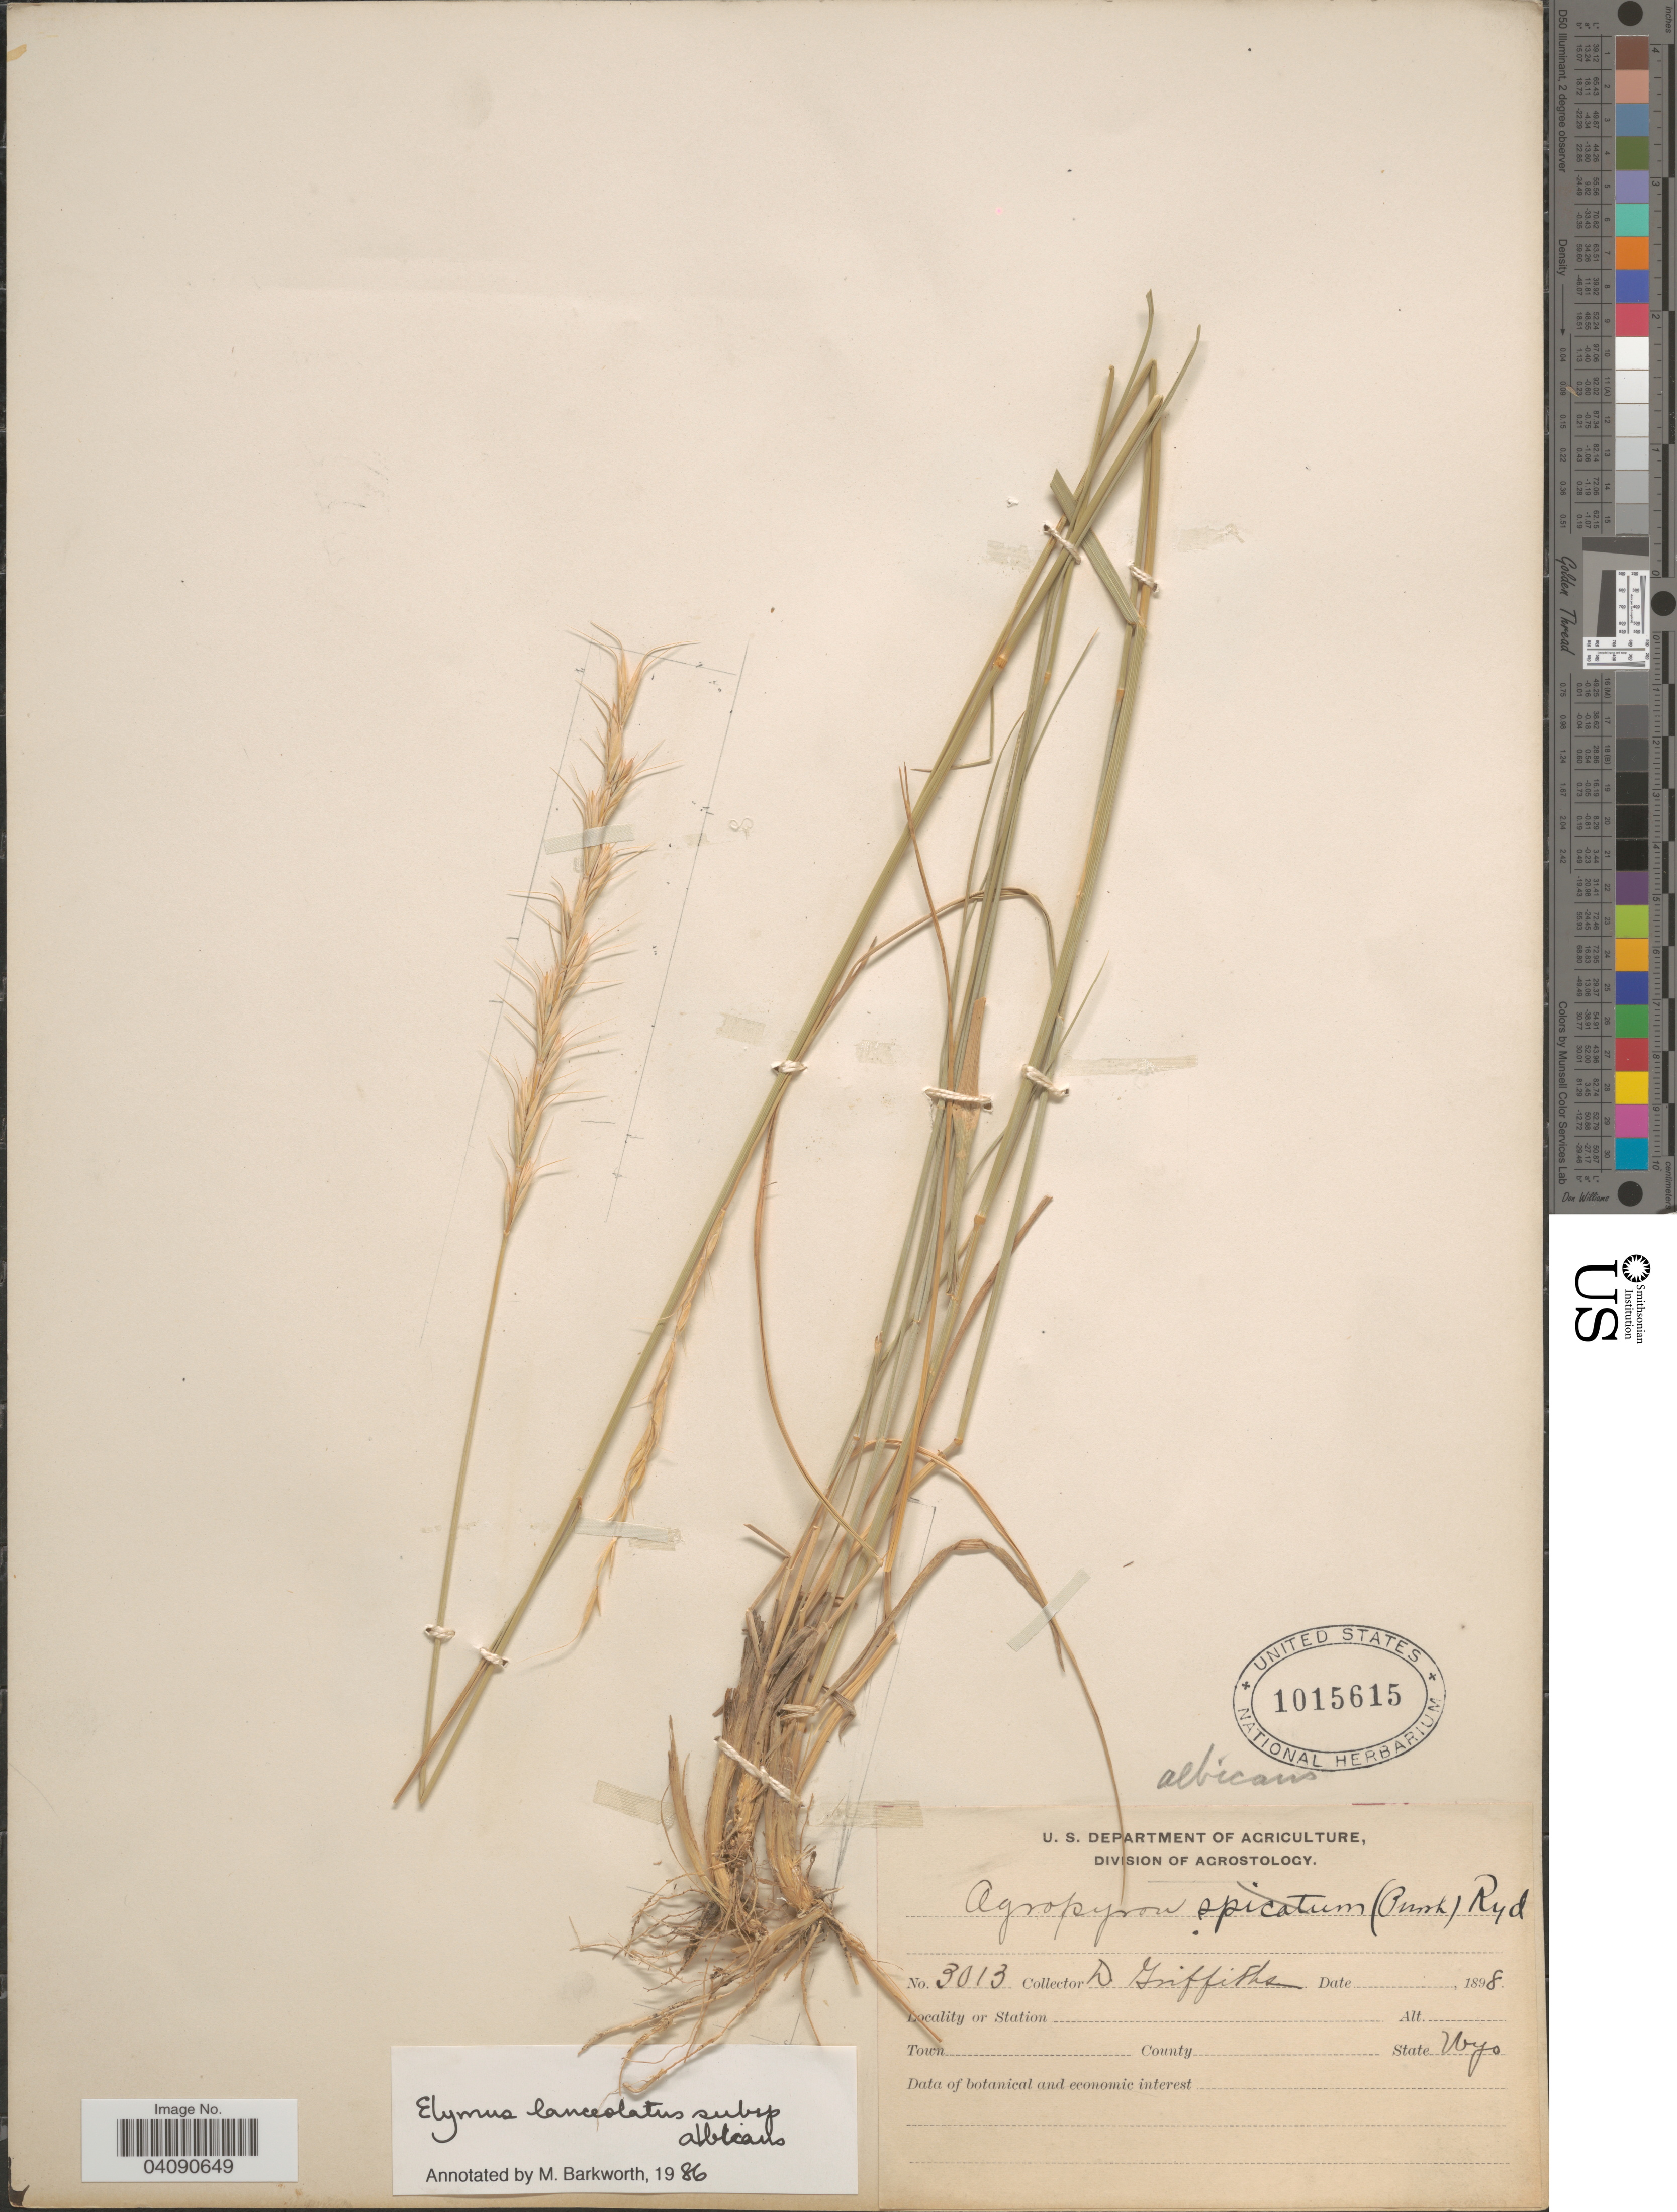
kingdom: Plantae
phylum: Tracheophyta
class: Liliopsida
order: Poales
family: Poaceae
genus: Elymus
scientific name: Elymus albicans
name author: (Scribn. & J.G. Sm.) Á. Löve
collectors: D. Griffiths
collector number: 3013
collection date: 1898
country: United States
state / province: Wyoming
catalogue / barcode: US 1015615